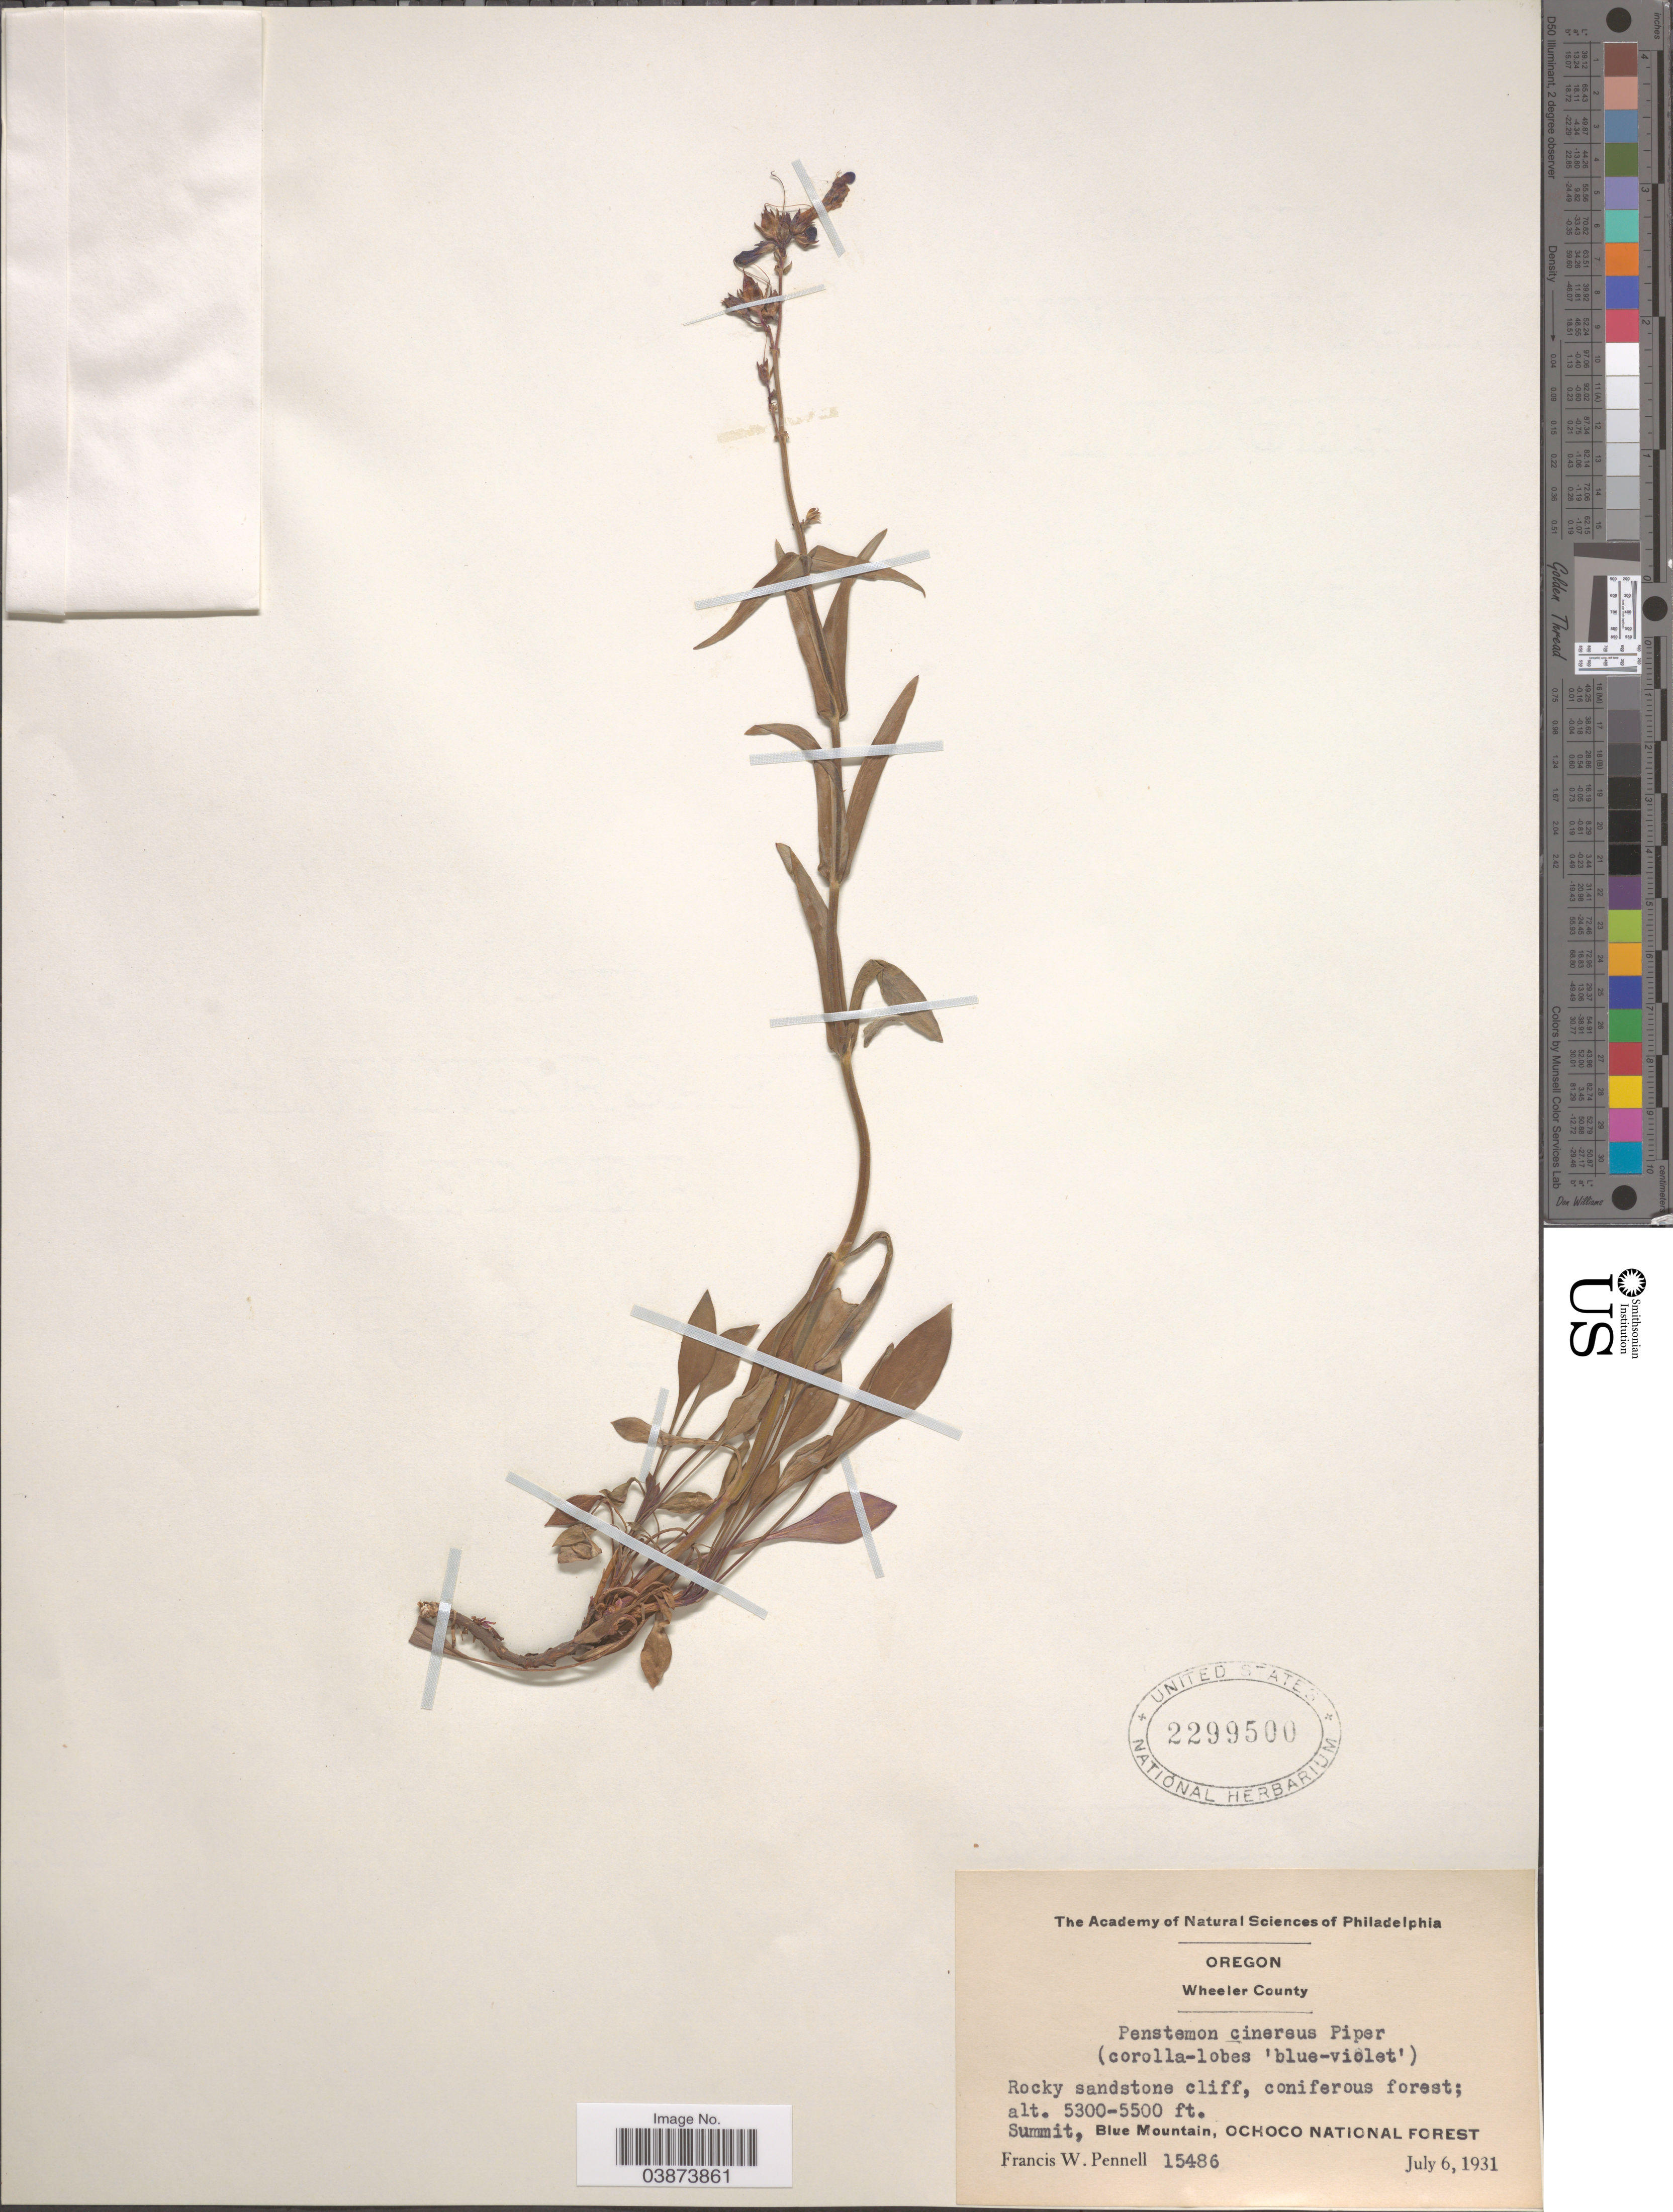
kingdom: Plantae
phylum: Tracheophyta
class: Magnoliopsida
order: Lamiales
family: Plantaginaceae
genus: Penstemon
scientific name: Penstemon cinereus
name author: Piper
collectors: F. W. Pennell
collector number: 15486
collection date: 1931-07-06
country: United States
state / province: Oregon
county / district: Wheeler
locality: Wheeler County. Summit, Blue Mountain, Ochoco National Forest.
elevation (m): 1615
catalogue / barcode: US 2299500